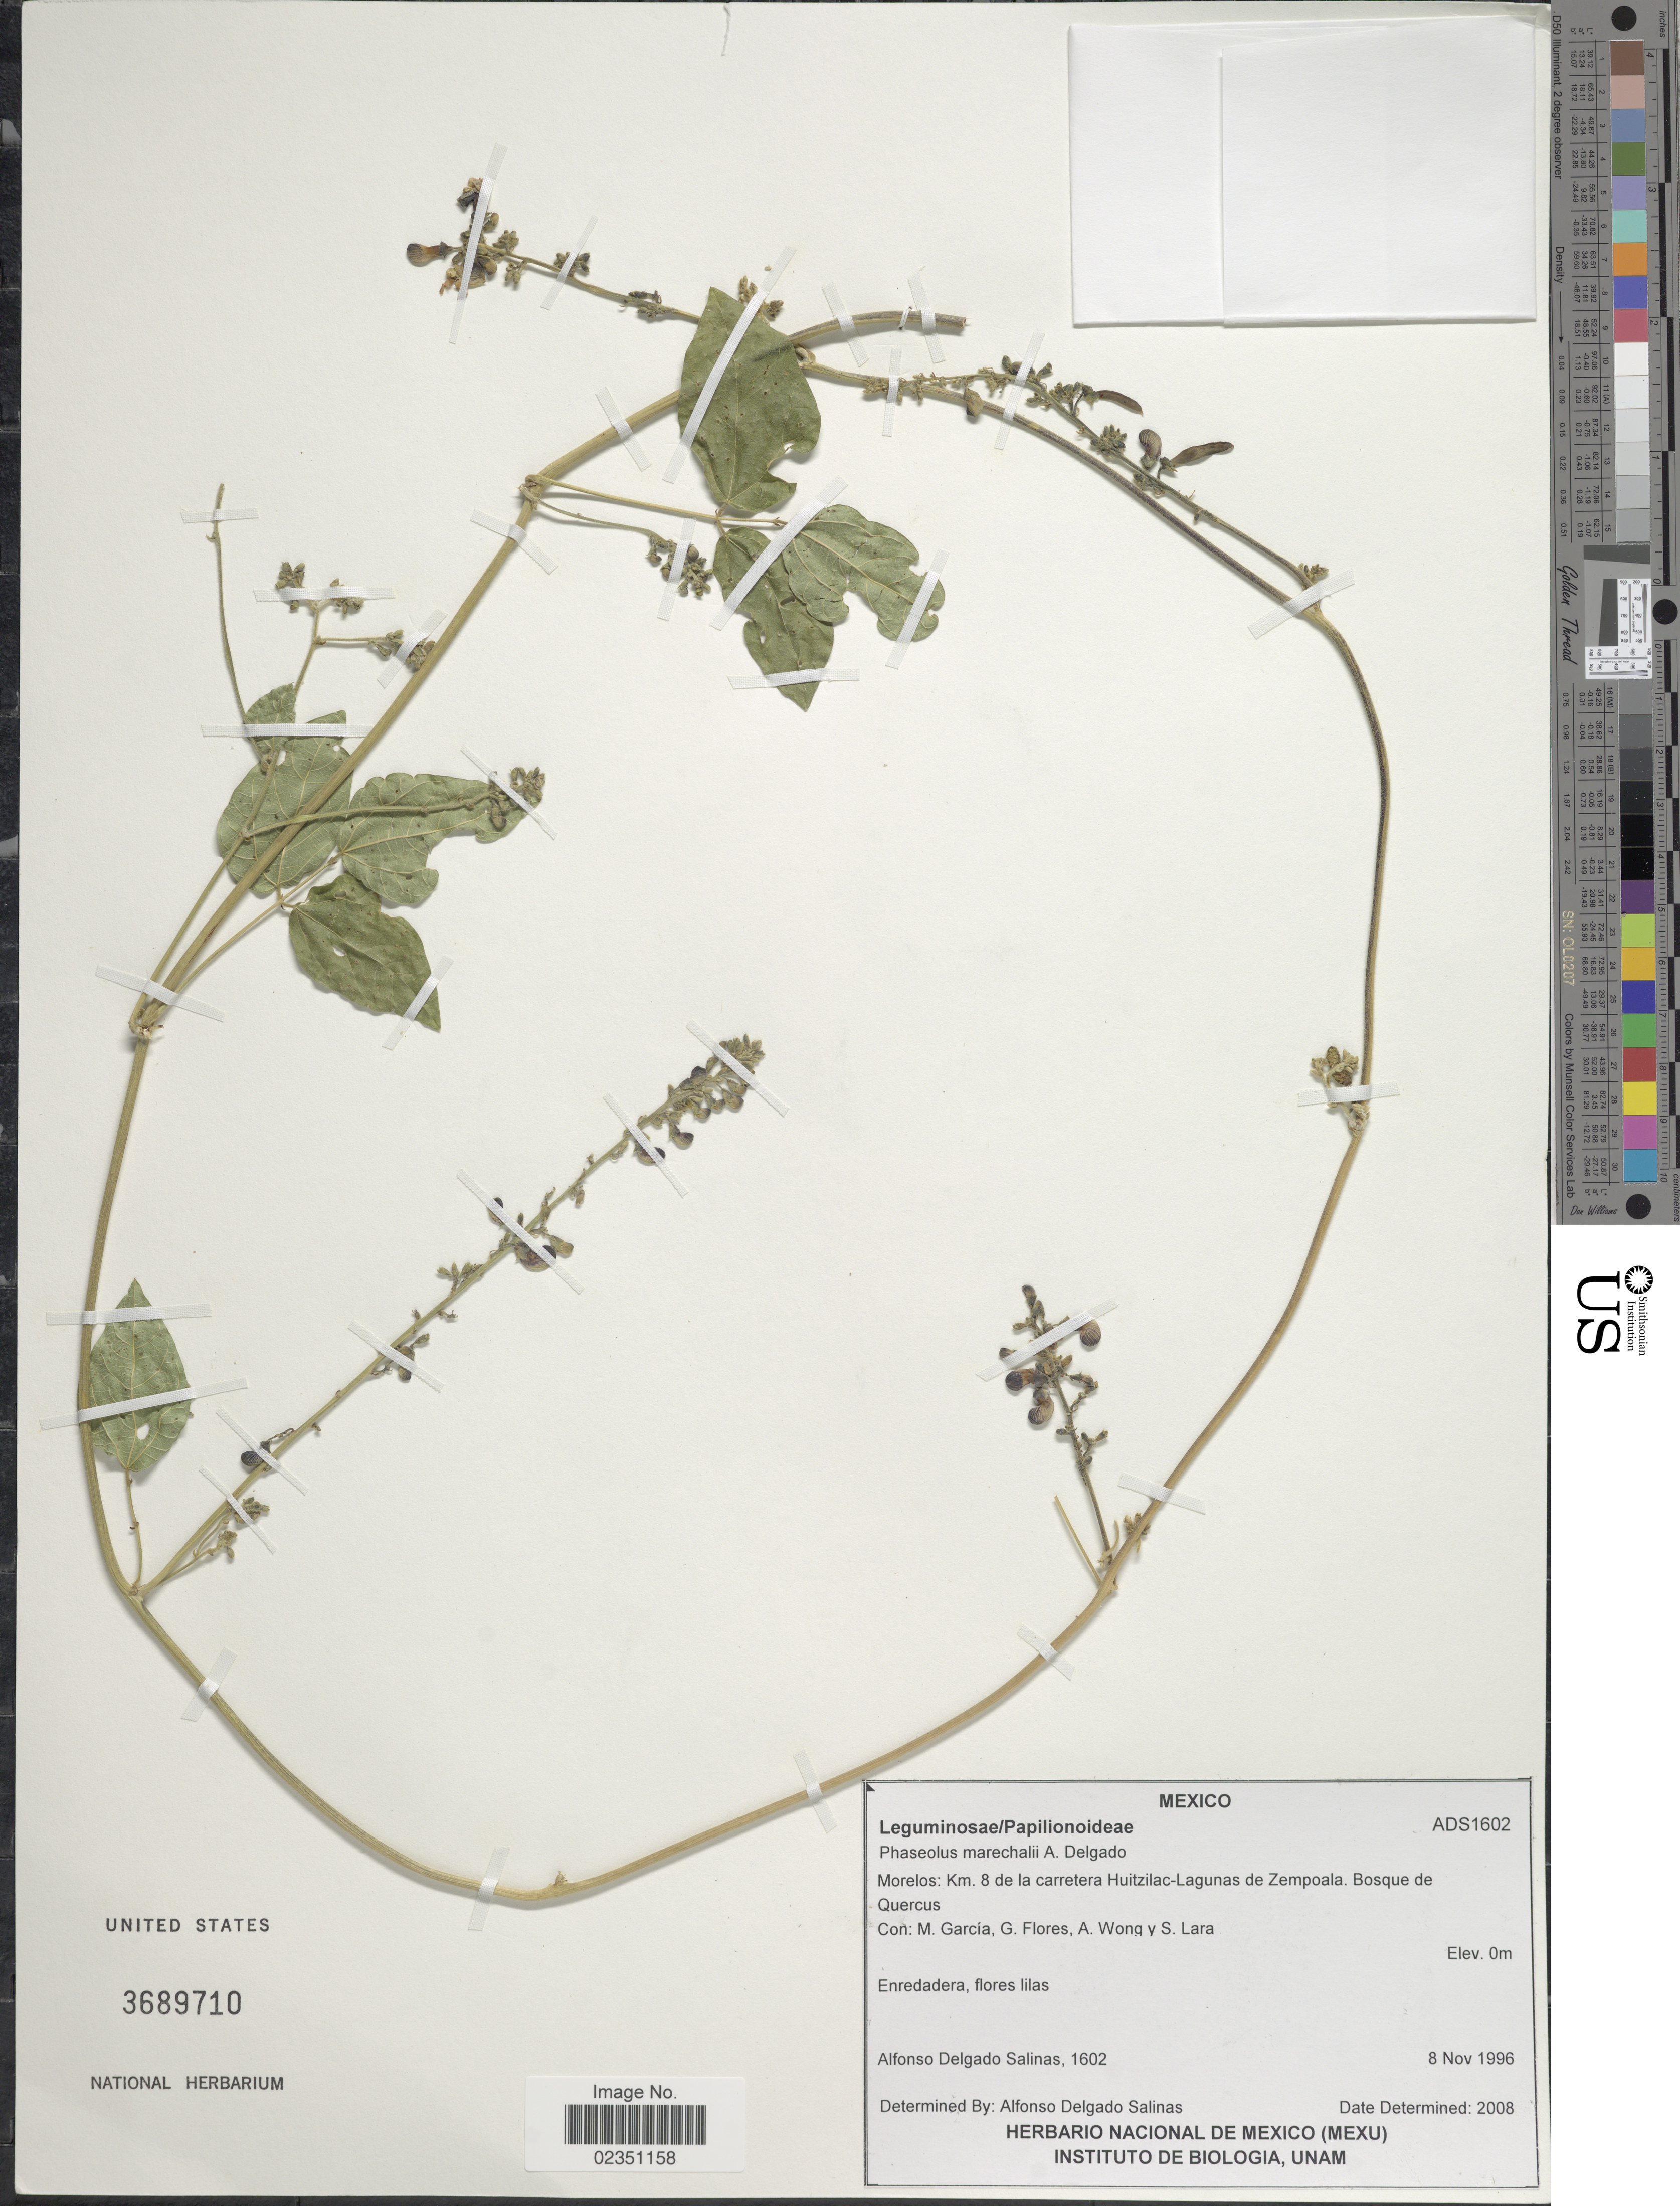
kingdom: Plantae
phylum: Tracheophyta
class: Magnoliopsida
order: Fabales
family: Fabaceae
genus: Phaseolus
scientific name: Phaseolus marechalii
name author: Delgado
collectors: A. Delgado S., M. Garcia, G. Flores F., A. Wong & S. Lara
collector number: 1602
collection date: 1996-11-08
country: Mexico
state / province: Morelos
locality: Km. 8 de la carretera Huitzilac- Lagunas de Zempoala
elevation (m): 0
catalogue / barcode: US 3689710